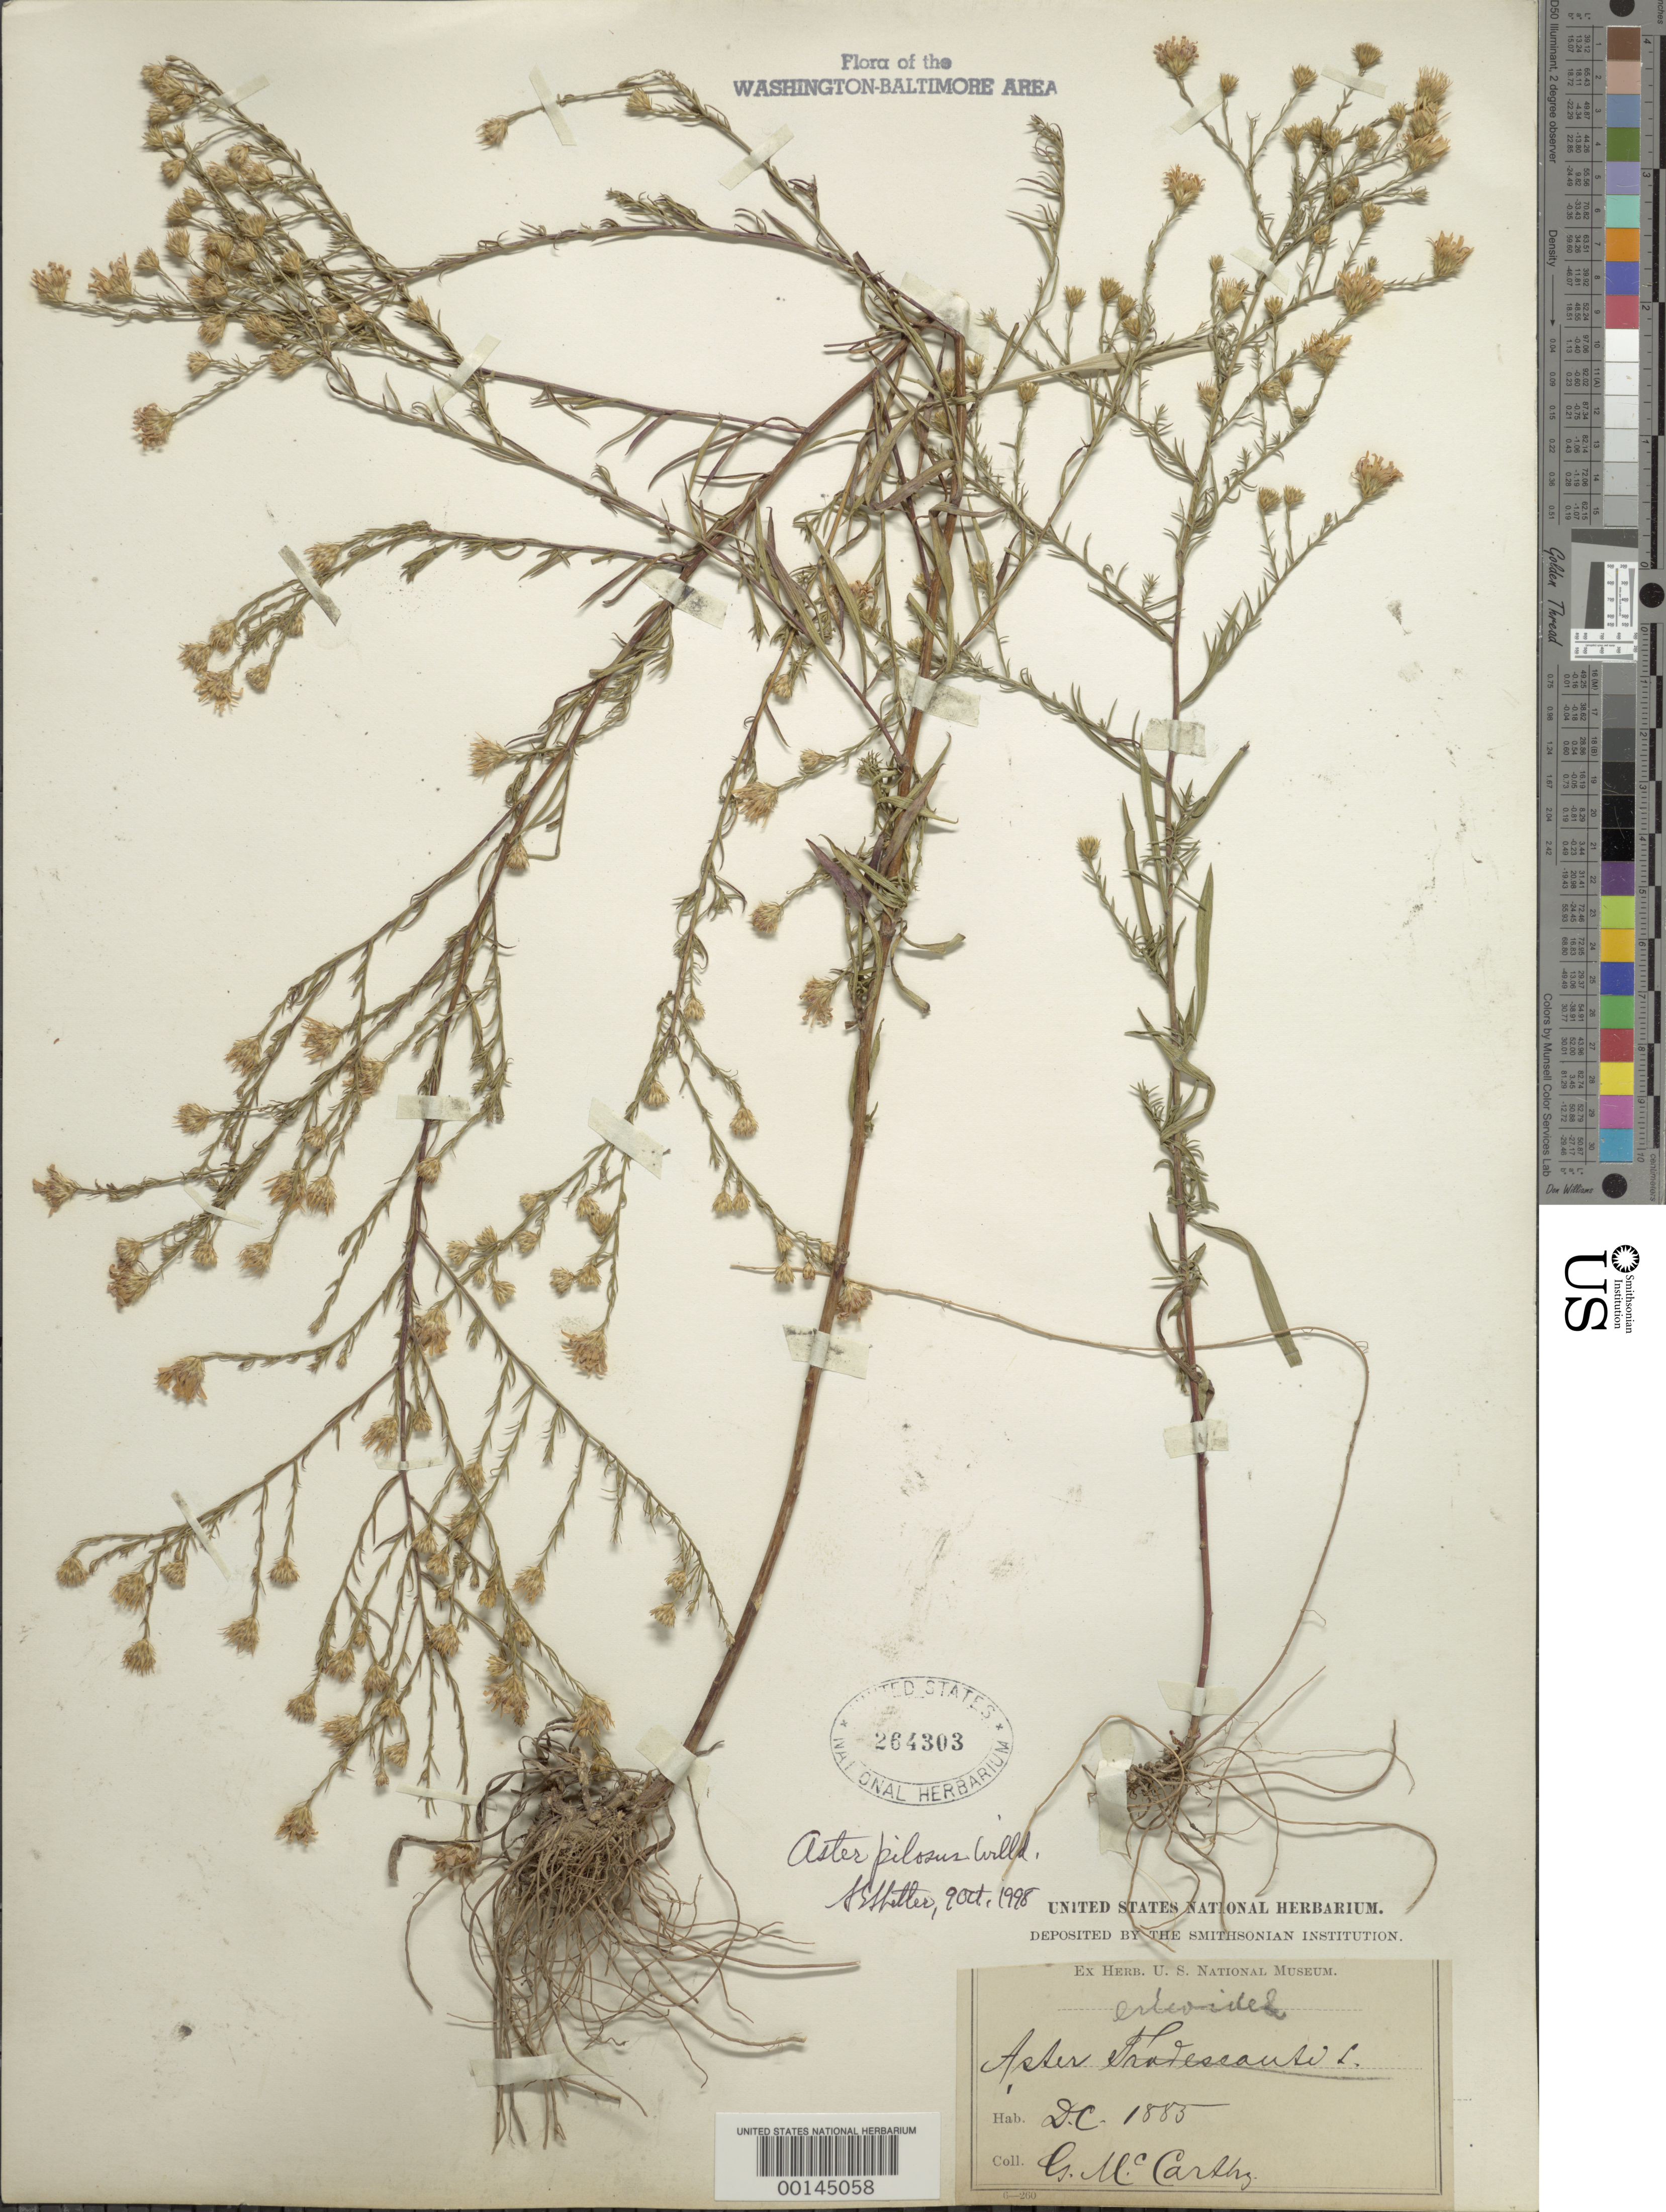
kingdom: Plantae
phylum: Tracheophyta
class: Magnoliopsida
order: Asterales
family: Asteraceae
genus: Symphyotrichum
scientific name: Symphyotrichum pilosum var. pringlei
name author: (A. Gray) G.L. Nesom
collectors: G. McCarthy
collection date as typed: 1883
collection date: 1883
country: United States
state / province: District of Columbia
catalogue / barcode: US 264303